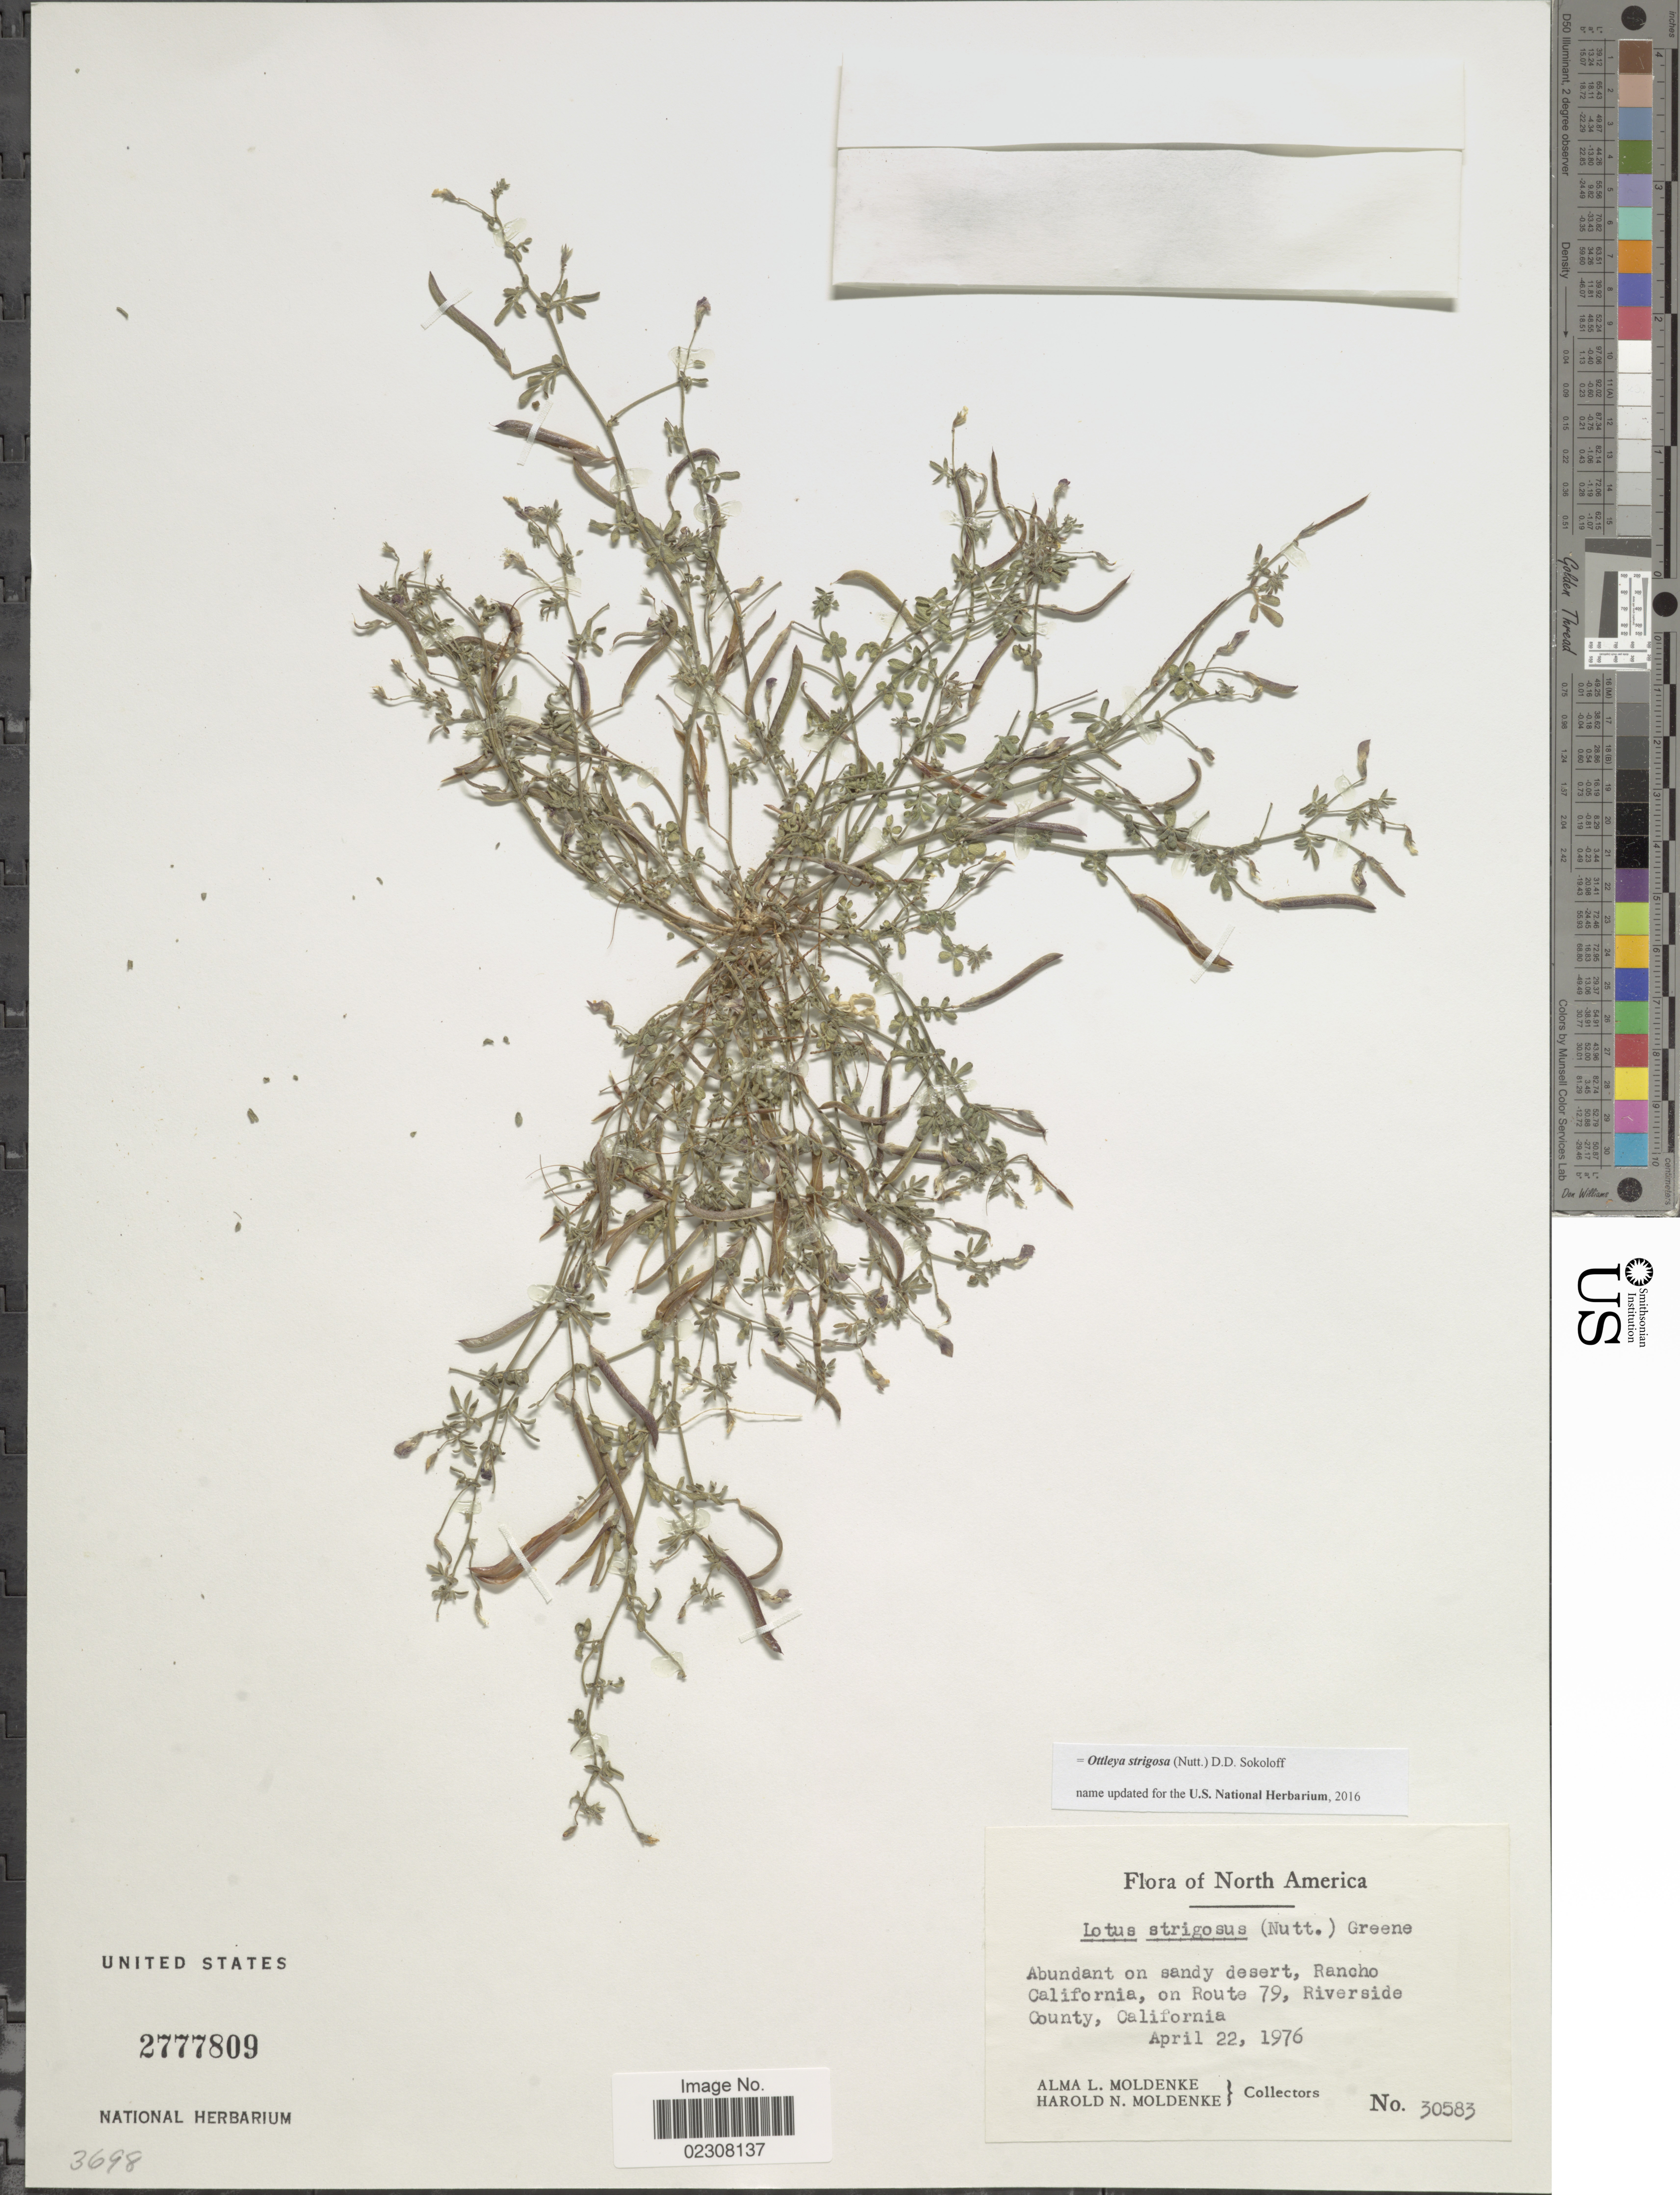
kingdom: Plantae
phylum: Tracheophyta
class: Magnoliopsida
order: Fabales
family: Fabaceae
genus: Ottleya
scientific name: Ottleya strigosa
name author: (Nutt.) D.D. Sokoloff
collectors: A. L. Moldenke & H. N. Moldenke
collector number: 30583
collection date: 1976-04-22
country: United States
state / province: California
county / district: Riverside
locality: Abundant on sandy desert, Rancho California, on Route 79, Riverside County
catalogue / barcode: US 2777809